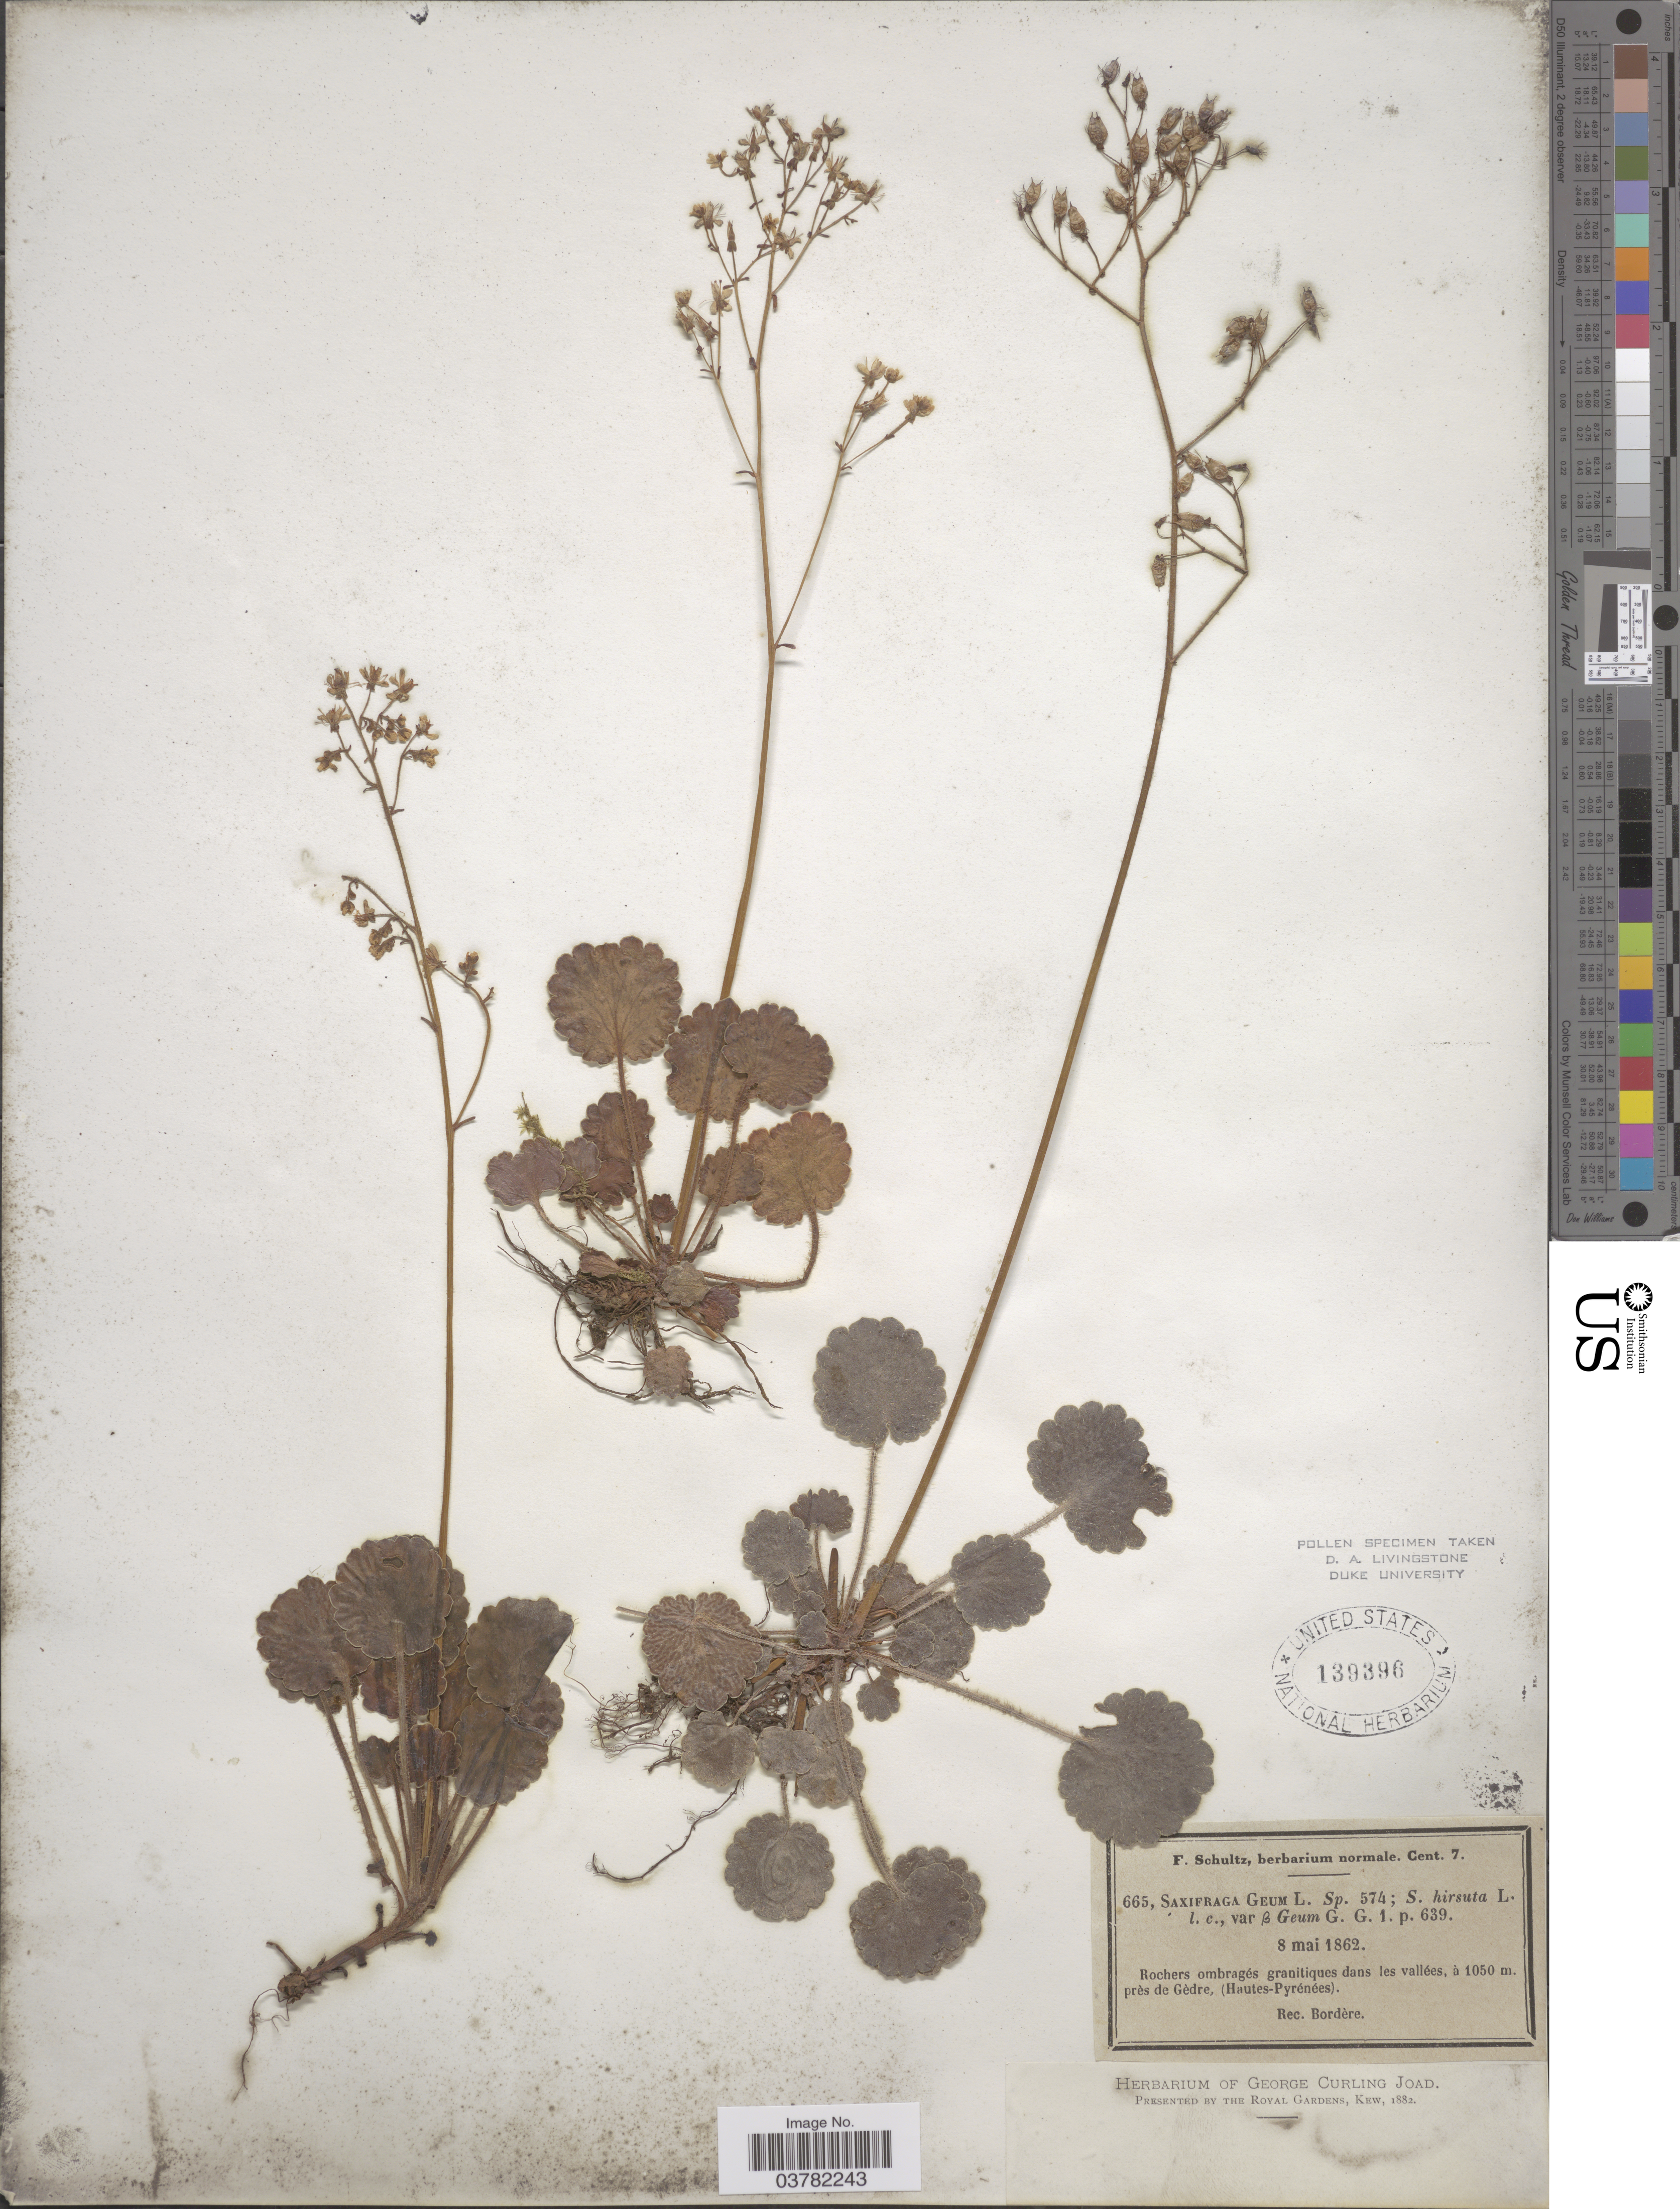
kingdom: Plantae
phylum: Tracheophyta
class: Magnoliopsida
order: Saxifragales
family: Saxifragaceae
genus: Saxifraga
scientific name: Saxifraga geum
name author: L.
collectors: -. Bordère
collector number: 665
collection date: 1862-05-08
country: France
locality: Rochers ombragés granitiques dans les vallées, près de Gèdre, (Hautes-Pyrénées).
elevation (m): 1050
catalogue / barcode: US 139396